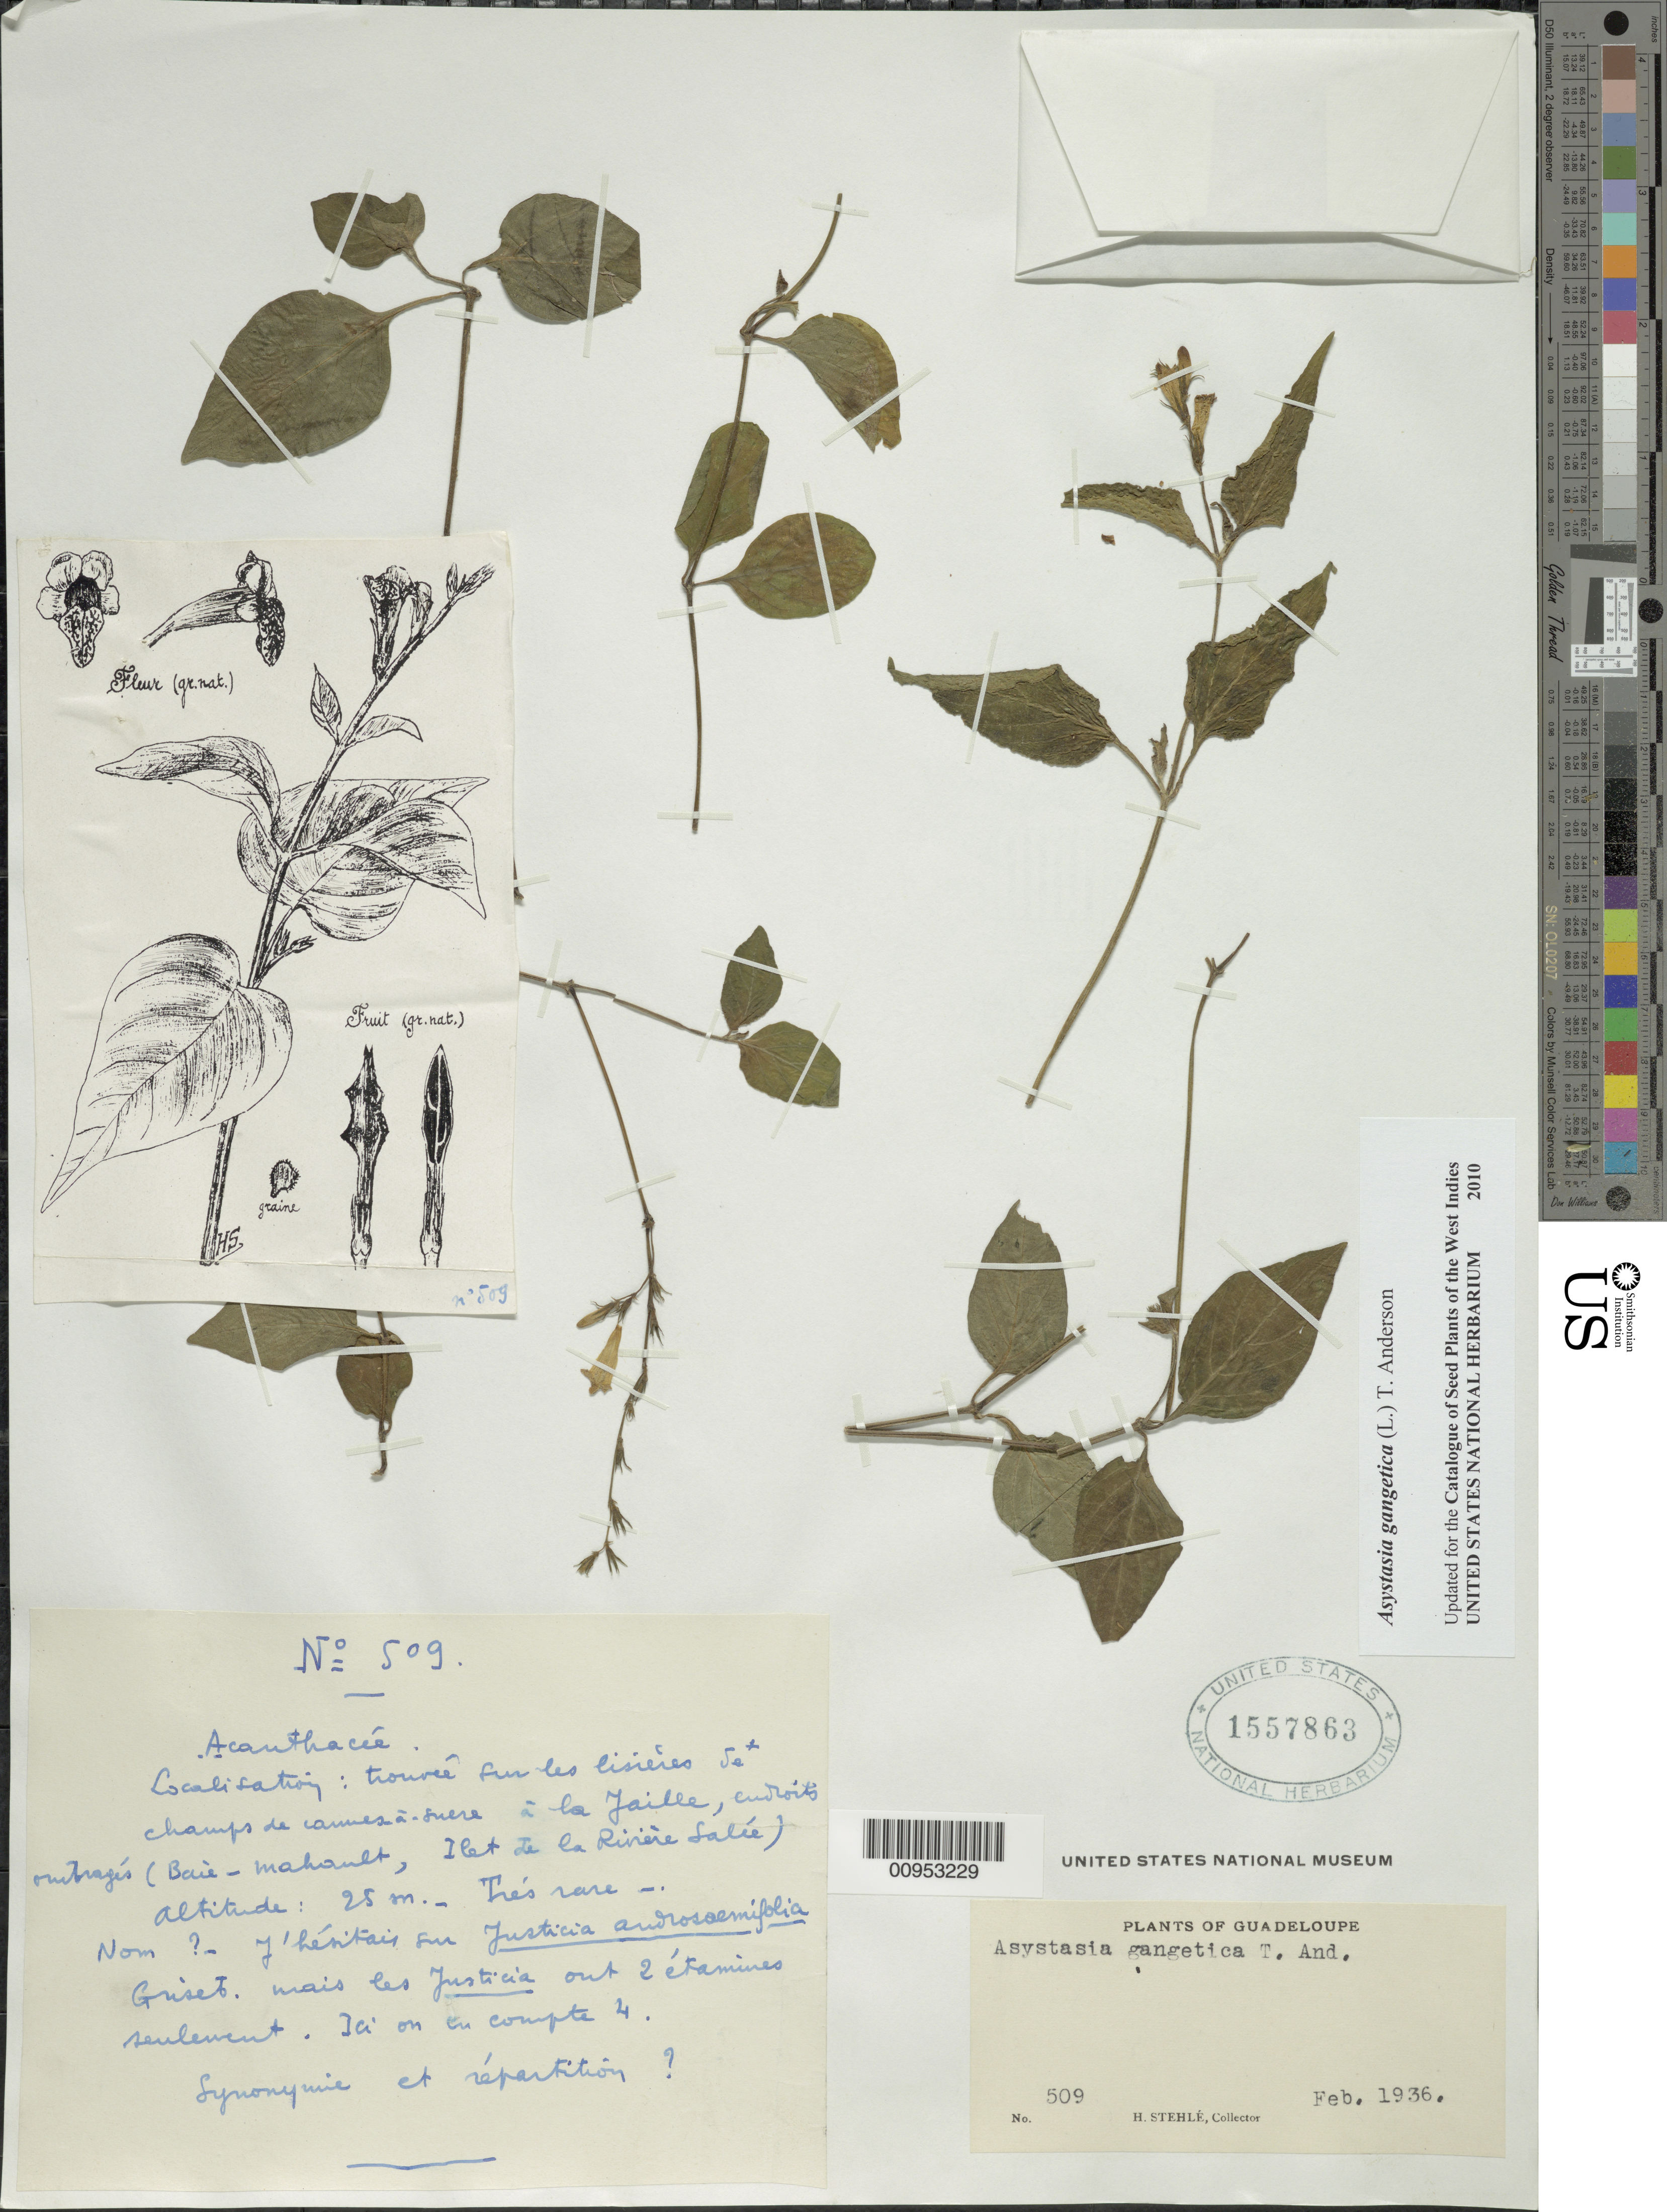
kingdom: Plantae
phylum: Tracheophyta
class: Magnoliopsida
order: Lamiales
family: Acanthaceae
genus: Asystasia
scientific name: Asystasia gangetica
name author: (L.) T. Anderson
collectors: H. Stehlé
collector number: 509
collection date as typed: Feb 1936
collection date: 1936-02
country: Guadeloupe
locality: Jaille, Baie-Mahoult, Ilet de la Rivière Salée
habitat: Trouvée sur les lisières se champs de cames à suere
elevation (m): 25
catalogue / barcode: US 1557863